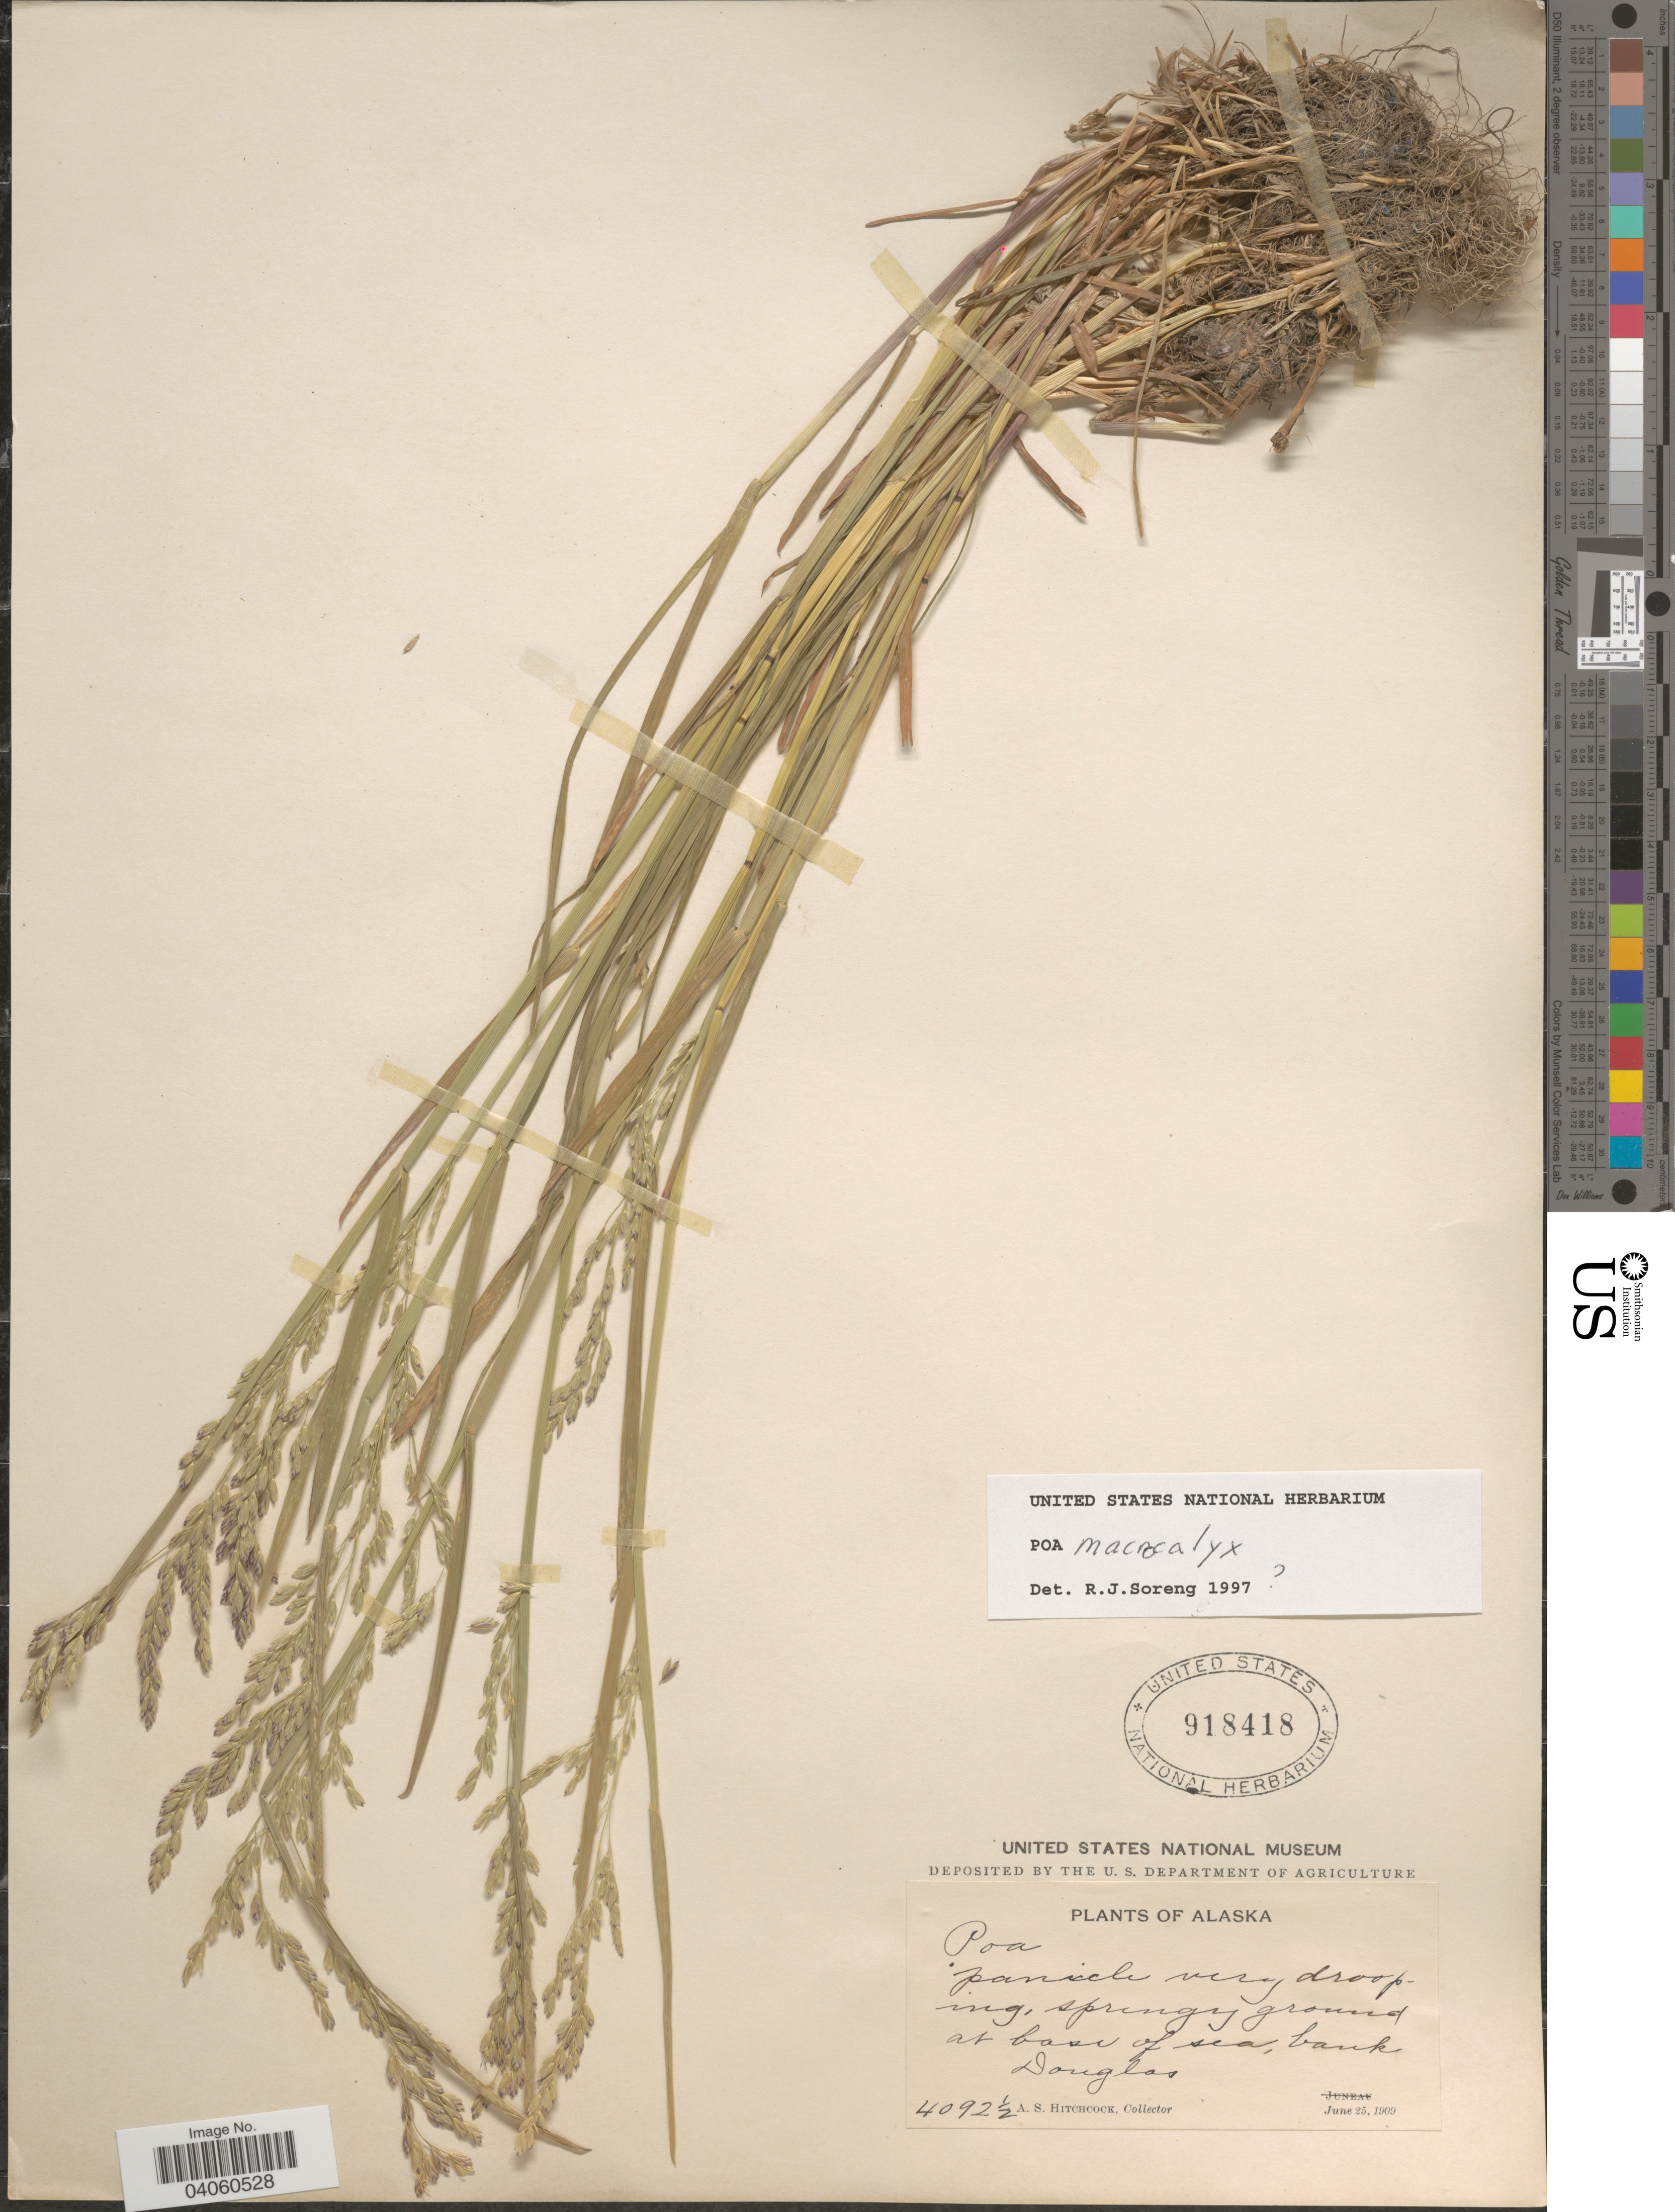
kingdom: Plantae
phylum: Tracheophyta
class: Liliopsida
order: Poales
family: Poaceae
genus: Poa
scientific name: Poa macrocalyx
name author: Trautv. & C.A. Mey.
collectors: A. S. Hitchcock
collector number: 4092½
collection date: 1909-06-25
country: United States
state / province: Alaska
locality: Douglas.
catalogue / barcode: US 918418